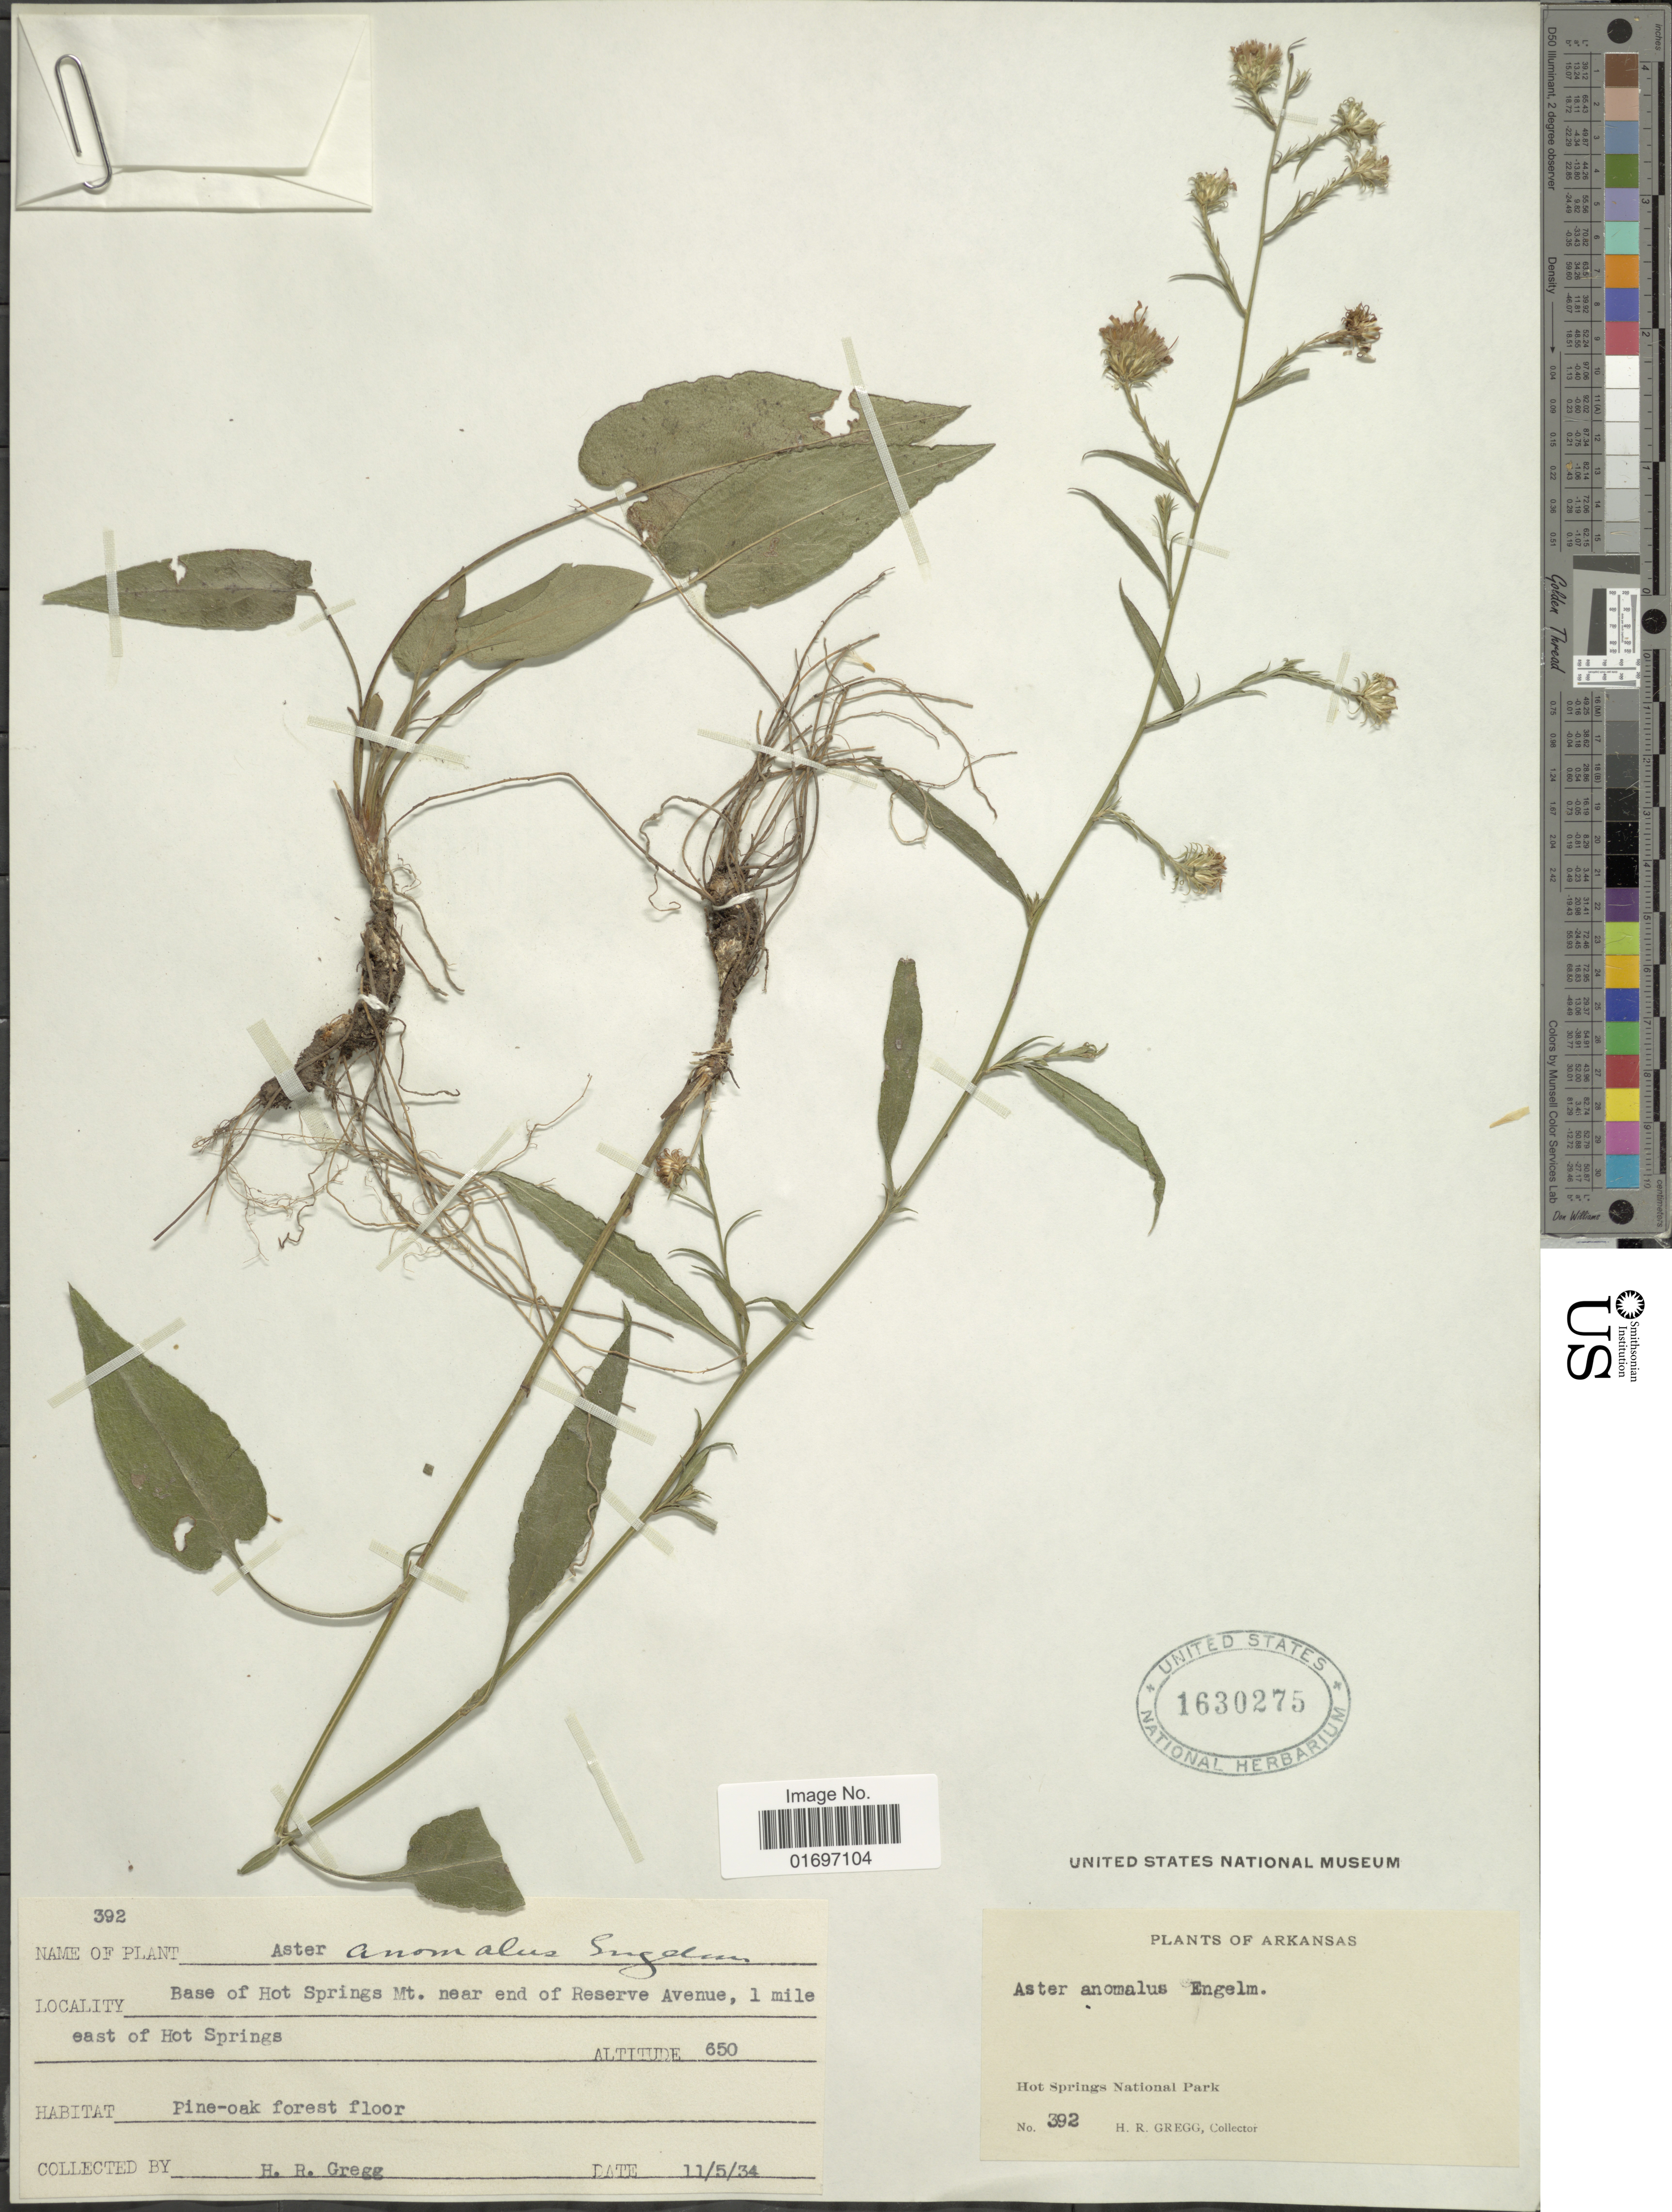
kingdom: Plantae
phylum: Tracheophyta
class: Magnoliopsida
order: Asterales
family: Asteraceae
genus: Symphyotrichum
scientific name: Symphyotrichum anomalum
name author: (Engelm.) G.L. Nesom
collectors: H. Gregg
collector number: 392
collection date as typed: Transcribed d/m/y: 5/11/34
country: United States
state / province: Arkansas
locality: Arkansas. Hot Springs National park. Base of Hot Springs Mt. near end of Reserve Avenue, 1 mile east of Hot Springs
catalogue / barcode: US 1630275